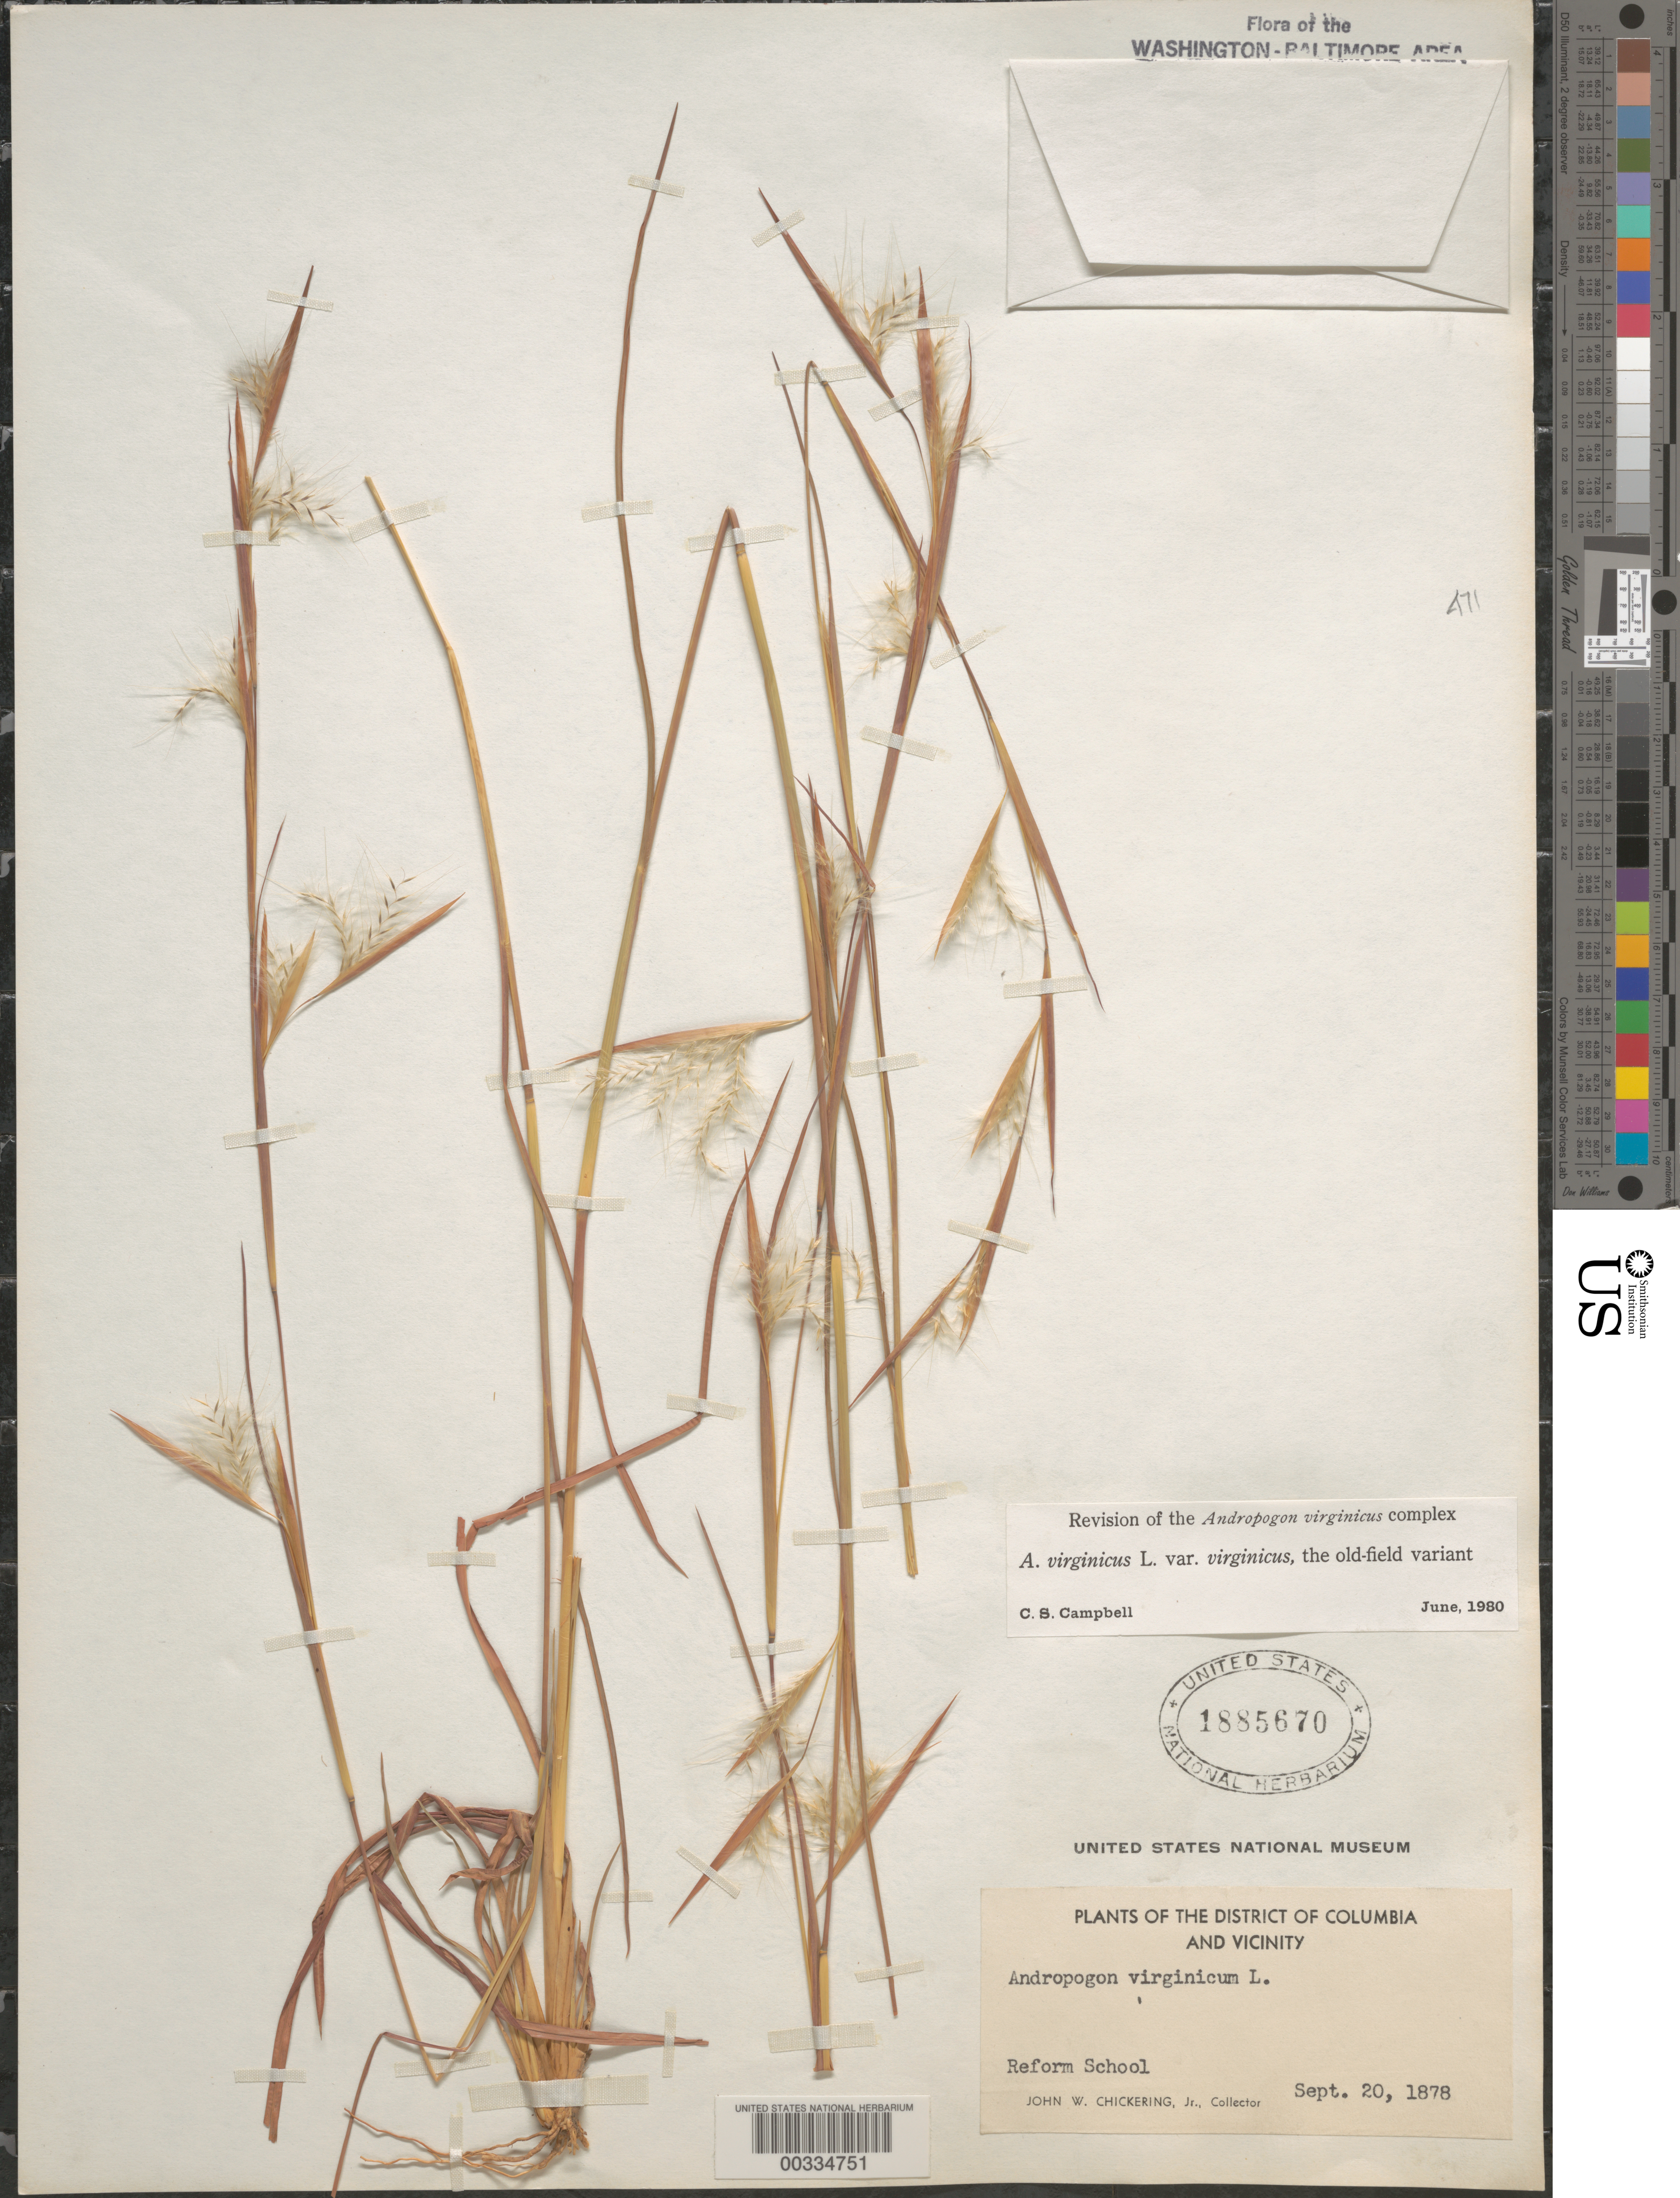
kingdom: Plantae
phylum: Tracheophyta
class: Liliopsida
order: Poales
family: Poaceae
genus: Andropogon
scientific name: Andropogon virginicus var. virginicus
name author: L.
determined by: Campbell, C. S.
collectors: J. Chickering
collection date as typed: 20 Sep 1878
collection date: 1878-09-20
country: United States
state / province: District of Columbia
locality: Reform School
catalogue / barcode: US 1885670